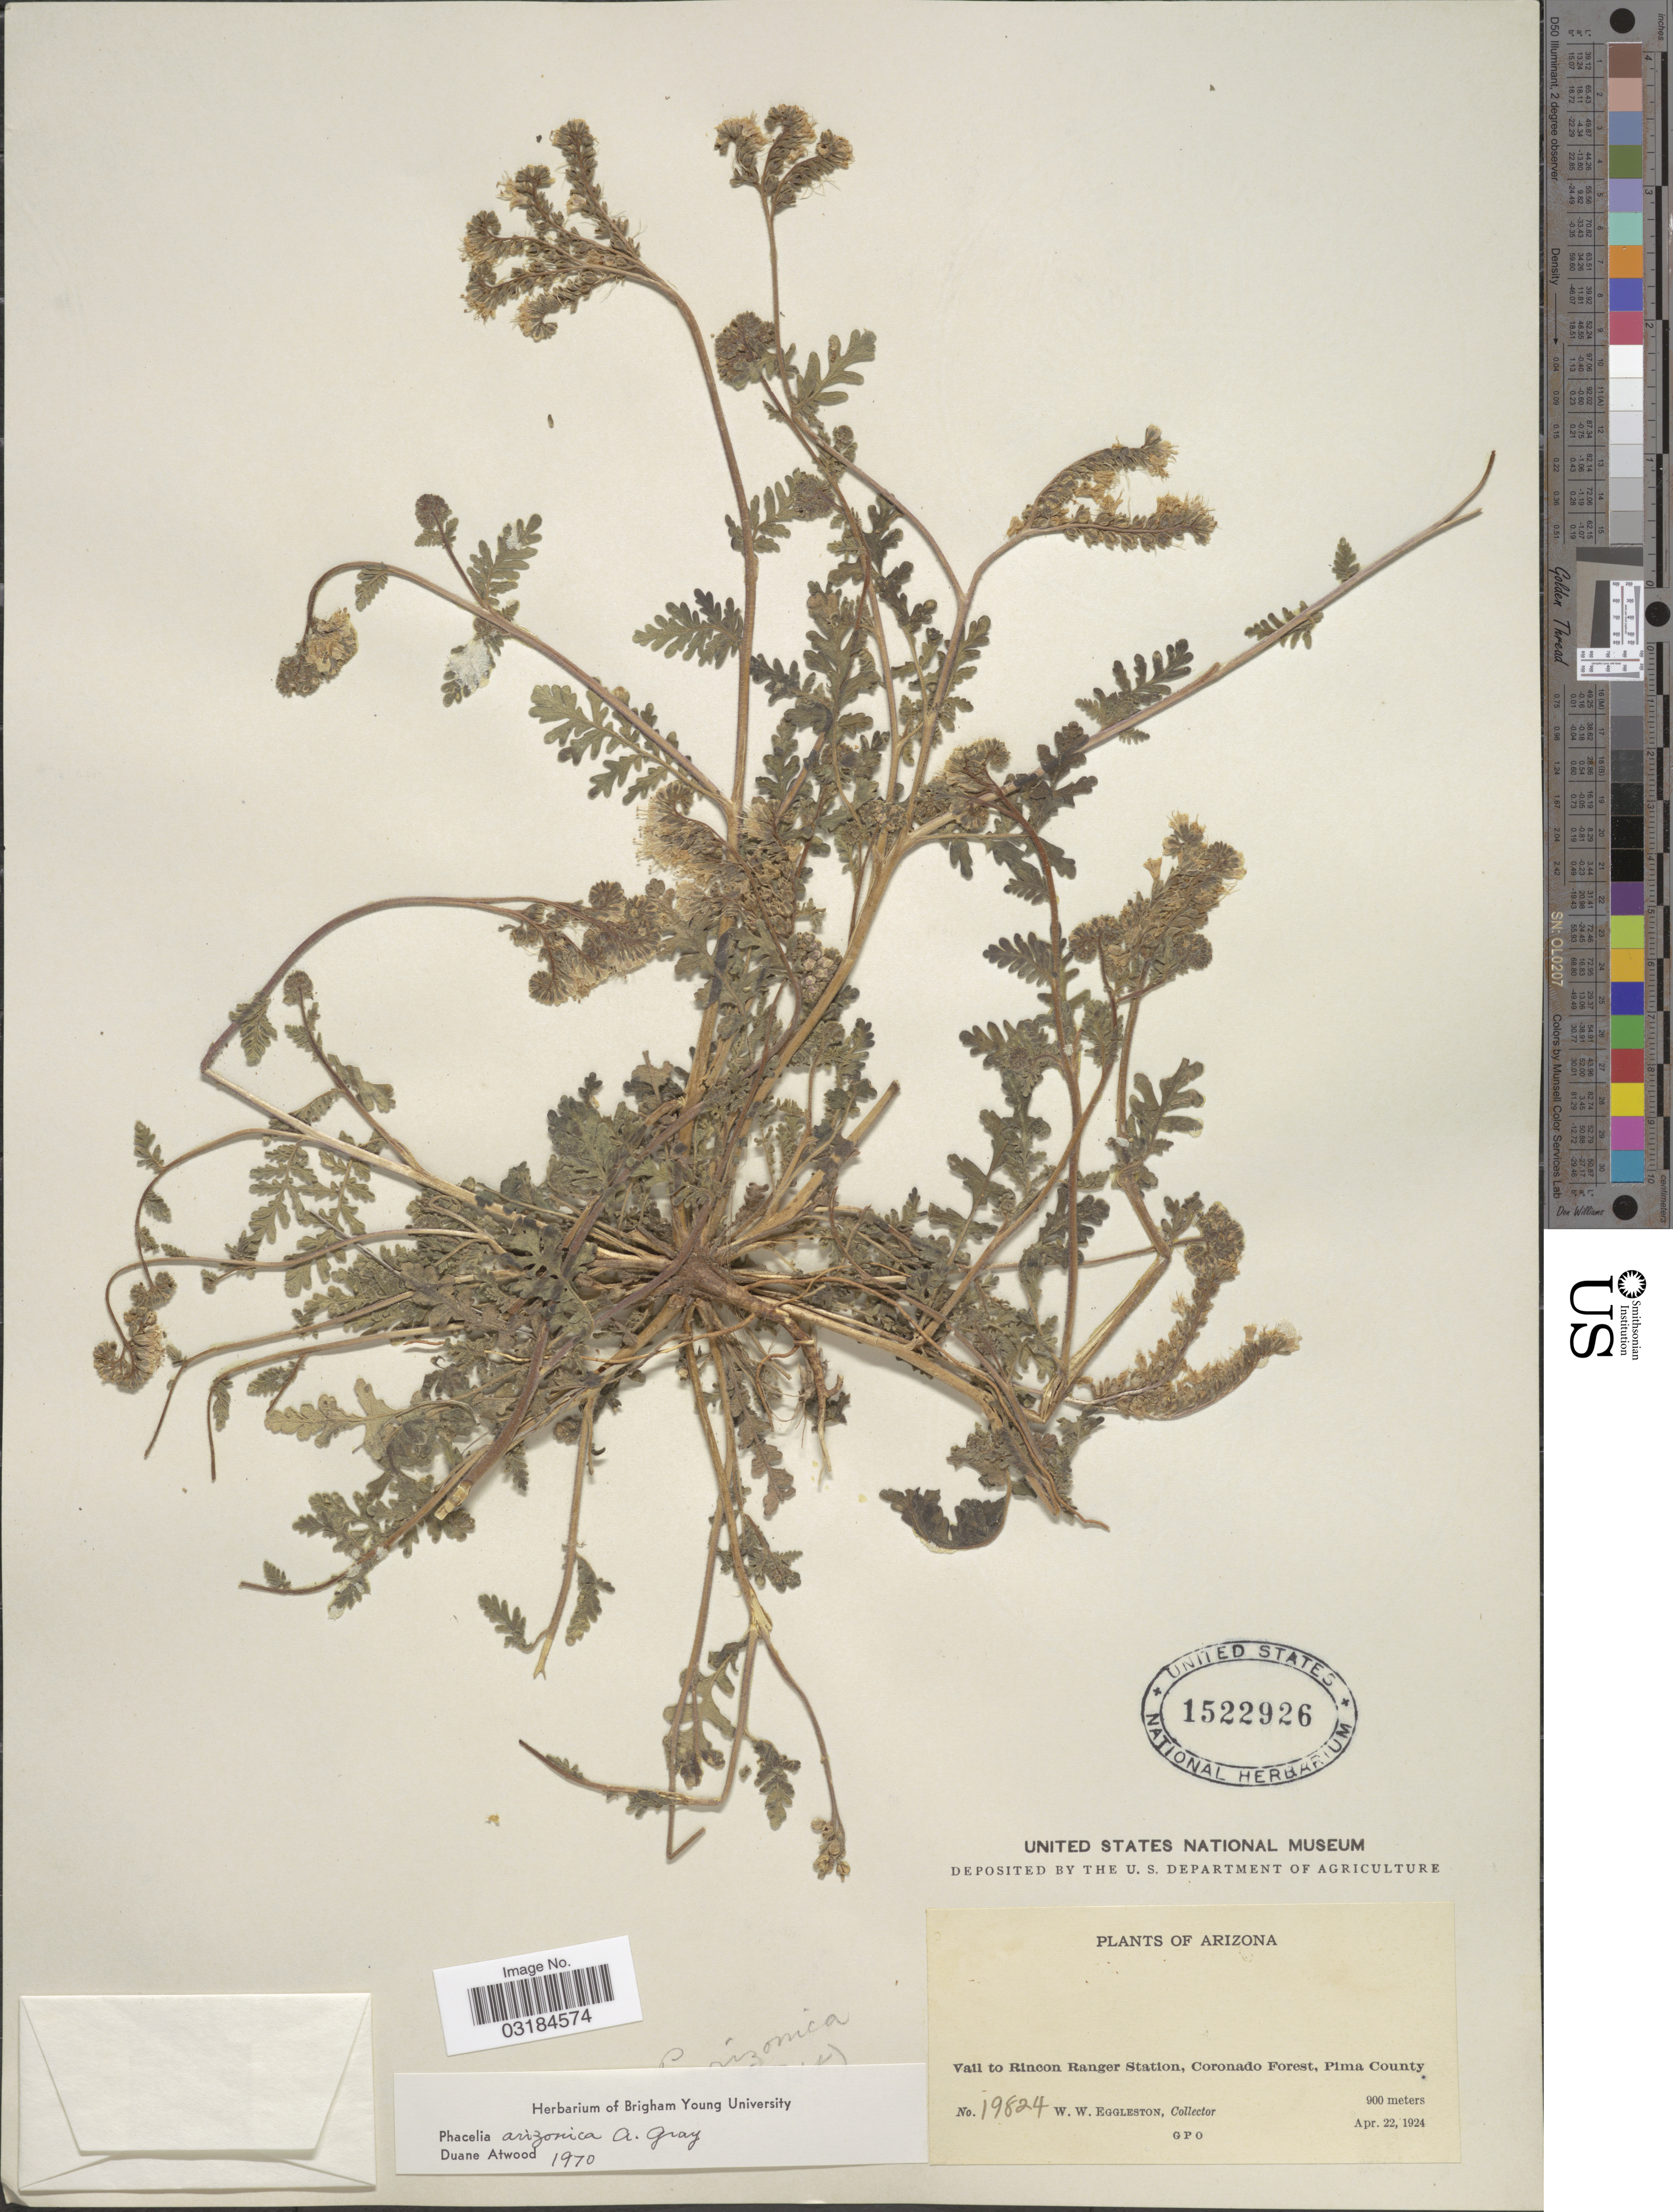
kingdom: Plantae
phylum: Tracheophyta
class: Magnoliopsida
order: Boraginales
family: Hydrophyllaceae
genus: Phacelia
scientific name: Phacelia arizonica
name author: A. Gray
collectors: W. W. Eggleston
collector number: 19824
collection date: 1924-04-22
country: United States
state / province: Arizona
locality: Vail to Rincon Ranger Station, Coronado Forest, Pima County.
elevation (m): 900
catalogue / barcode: US 1522926